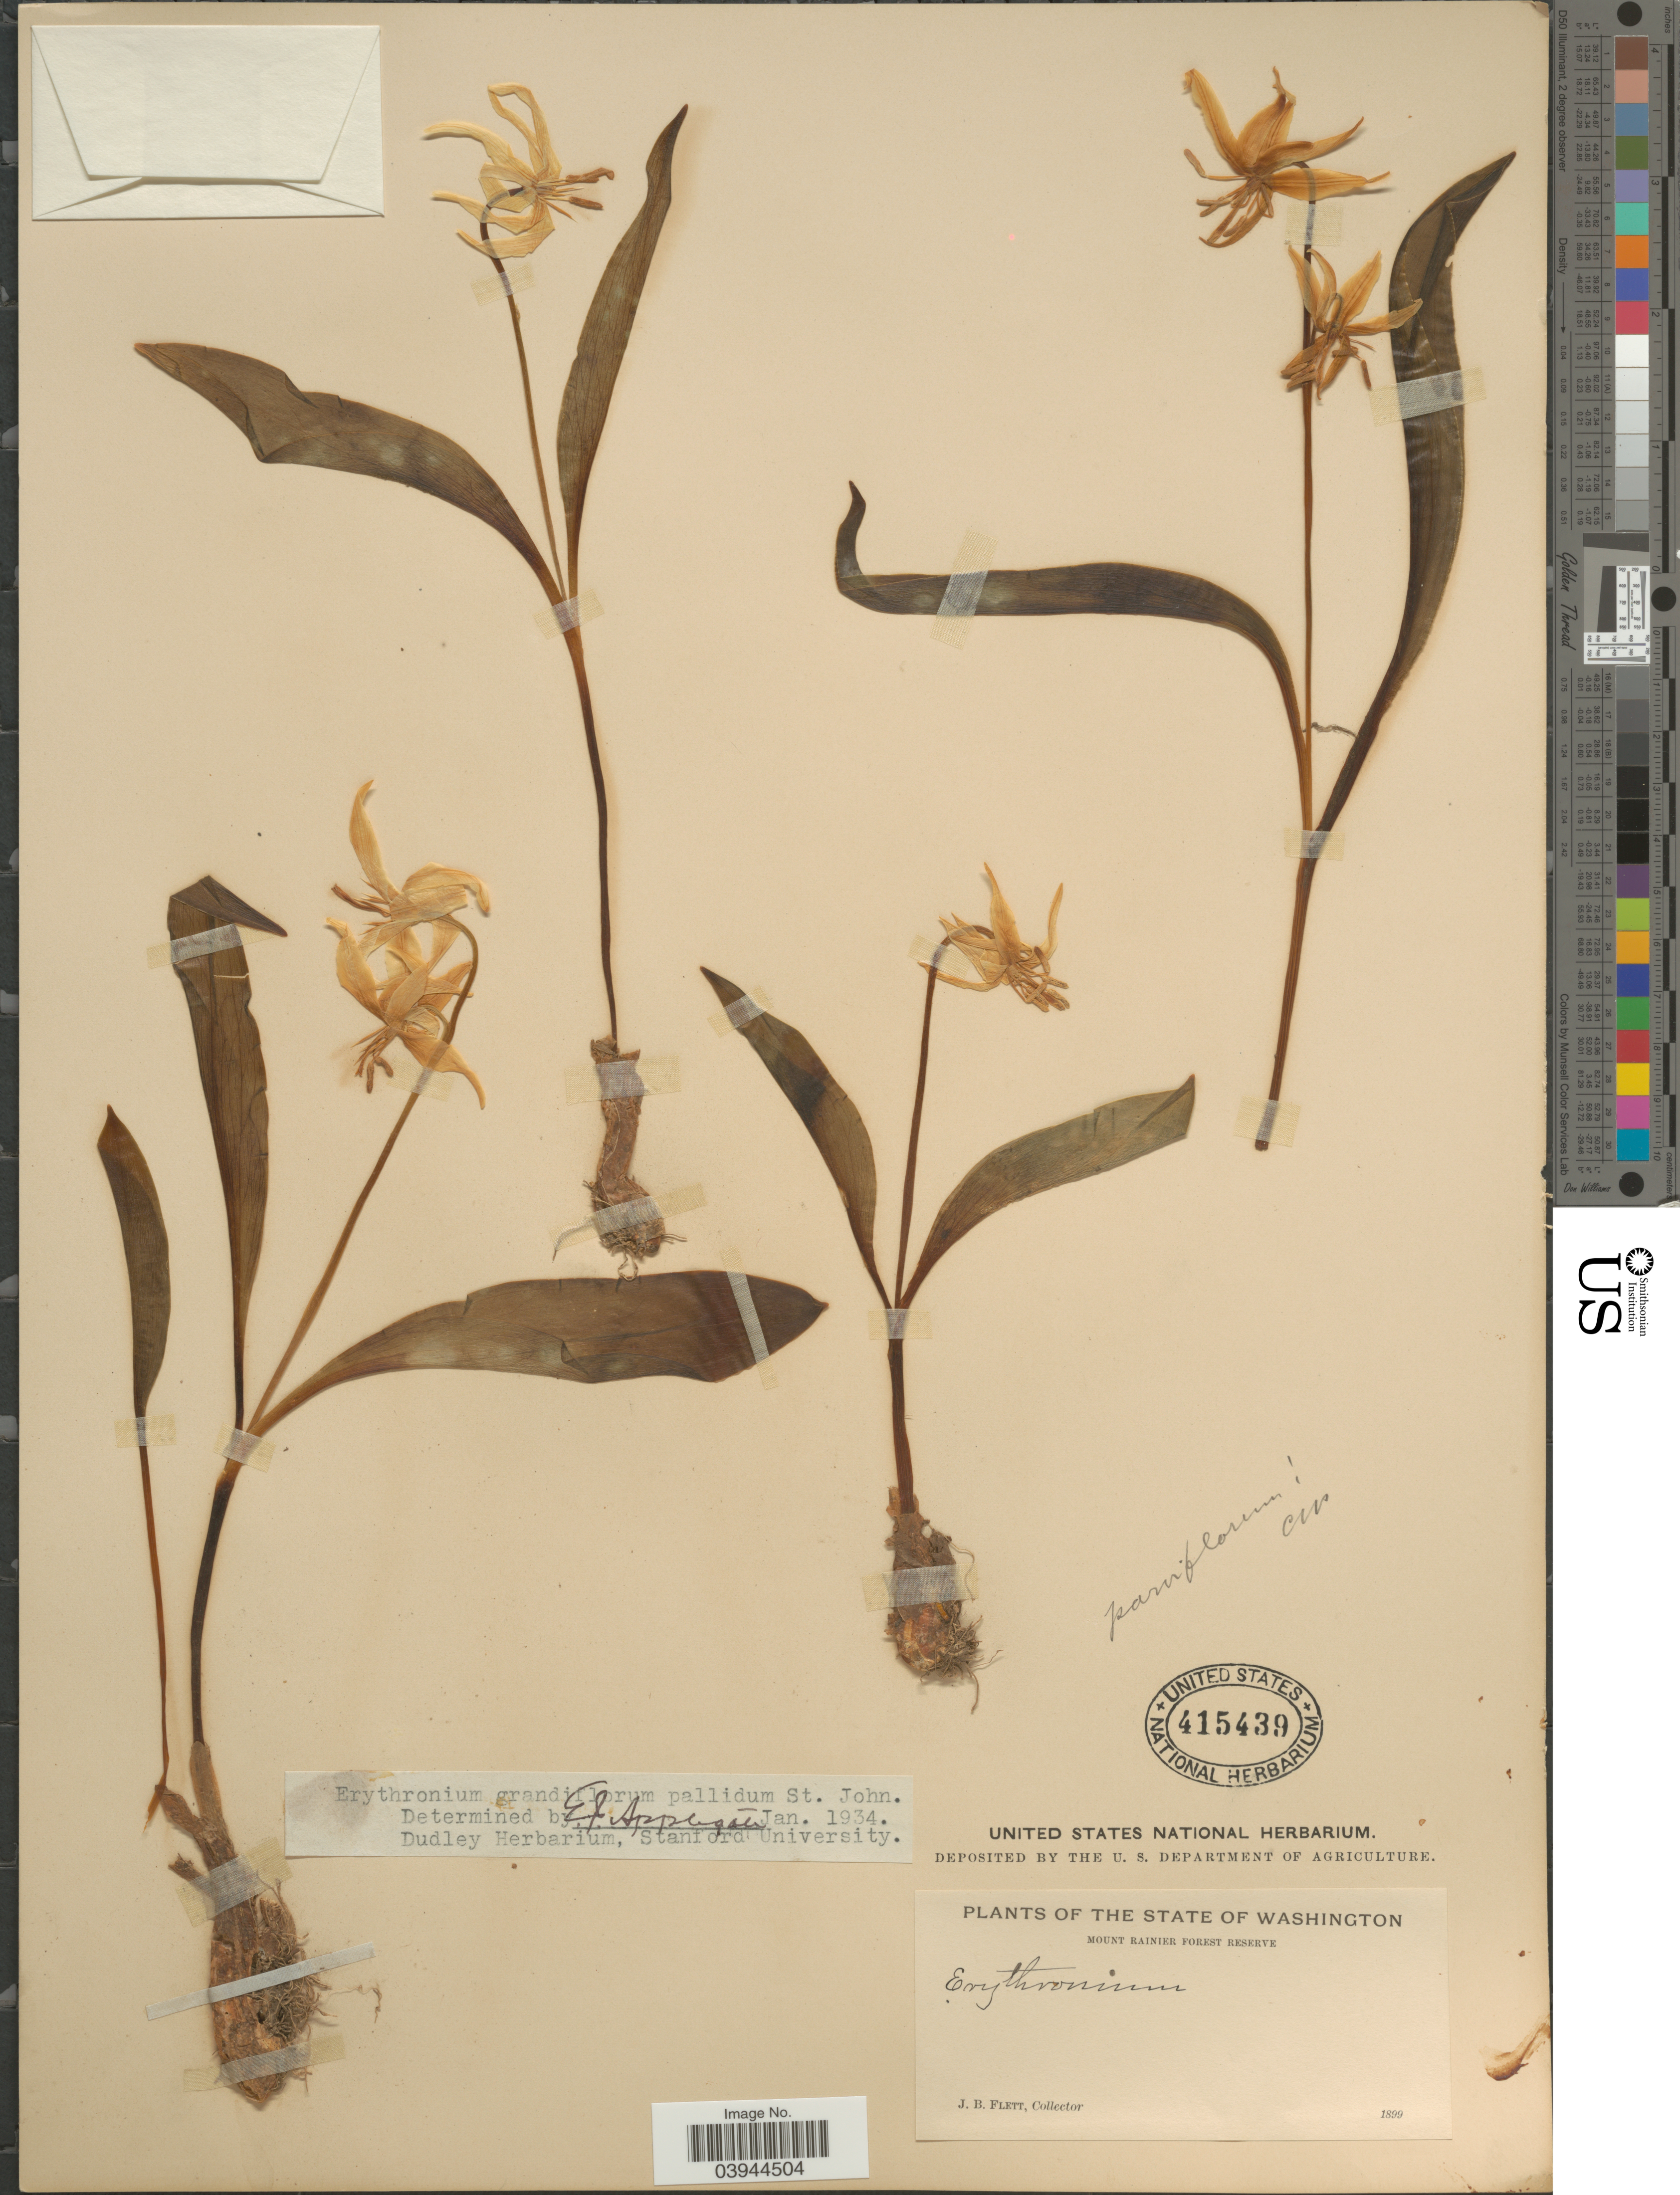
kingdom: Plantae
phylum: Tracheophyta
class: Liliopsida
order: Liliales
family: Liliaceae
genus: Erythronium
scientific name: Erythronium grandiflorum var. pallidum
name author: H. St. John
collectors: J. Flett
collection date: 1899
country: United States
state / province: Washington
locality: Mount Rainier Forest Reserve.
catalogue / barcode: US 415439